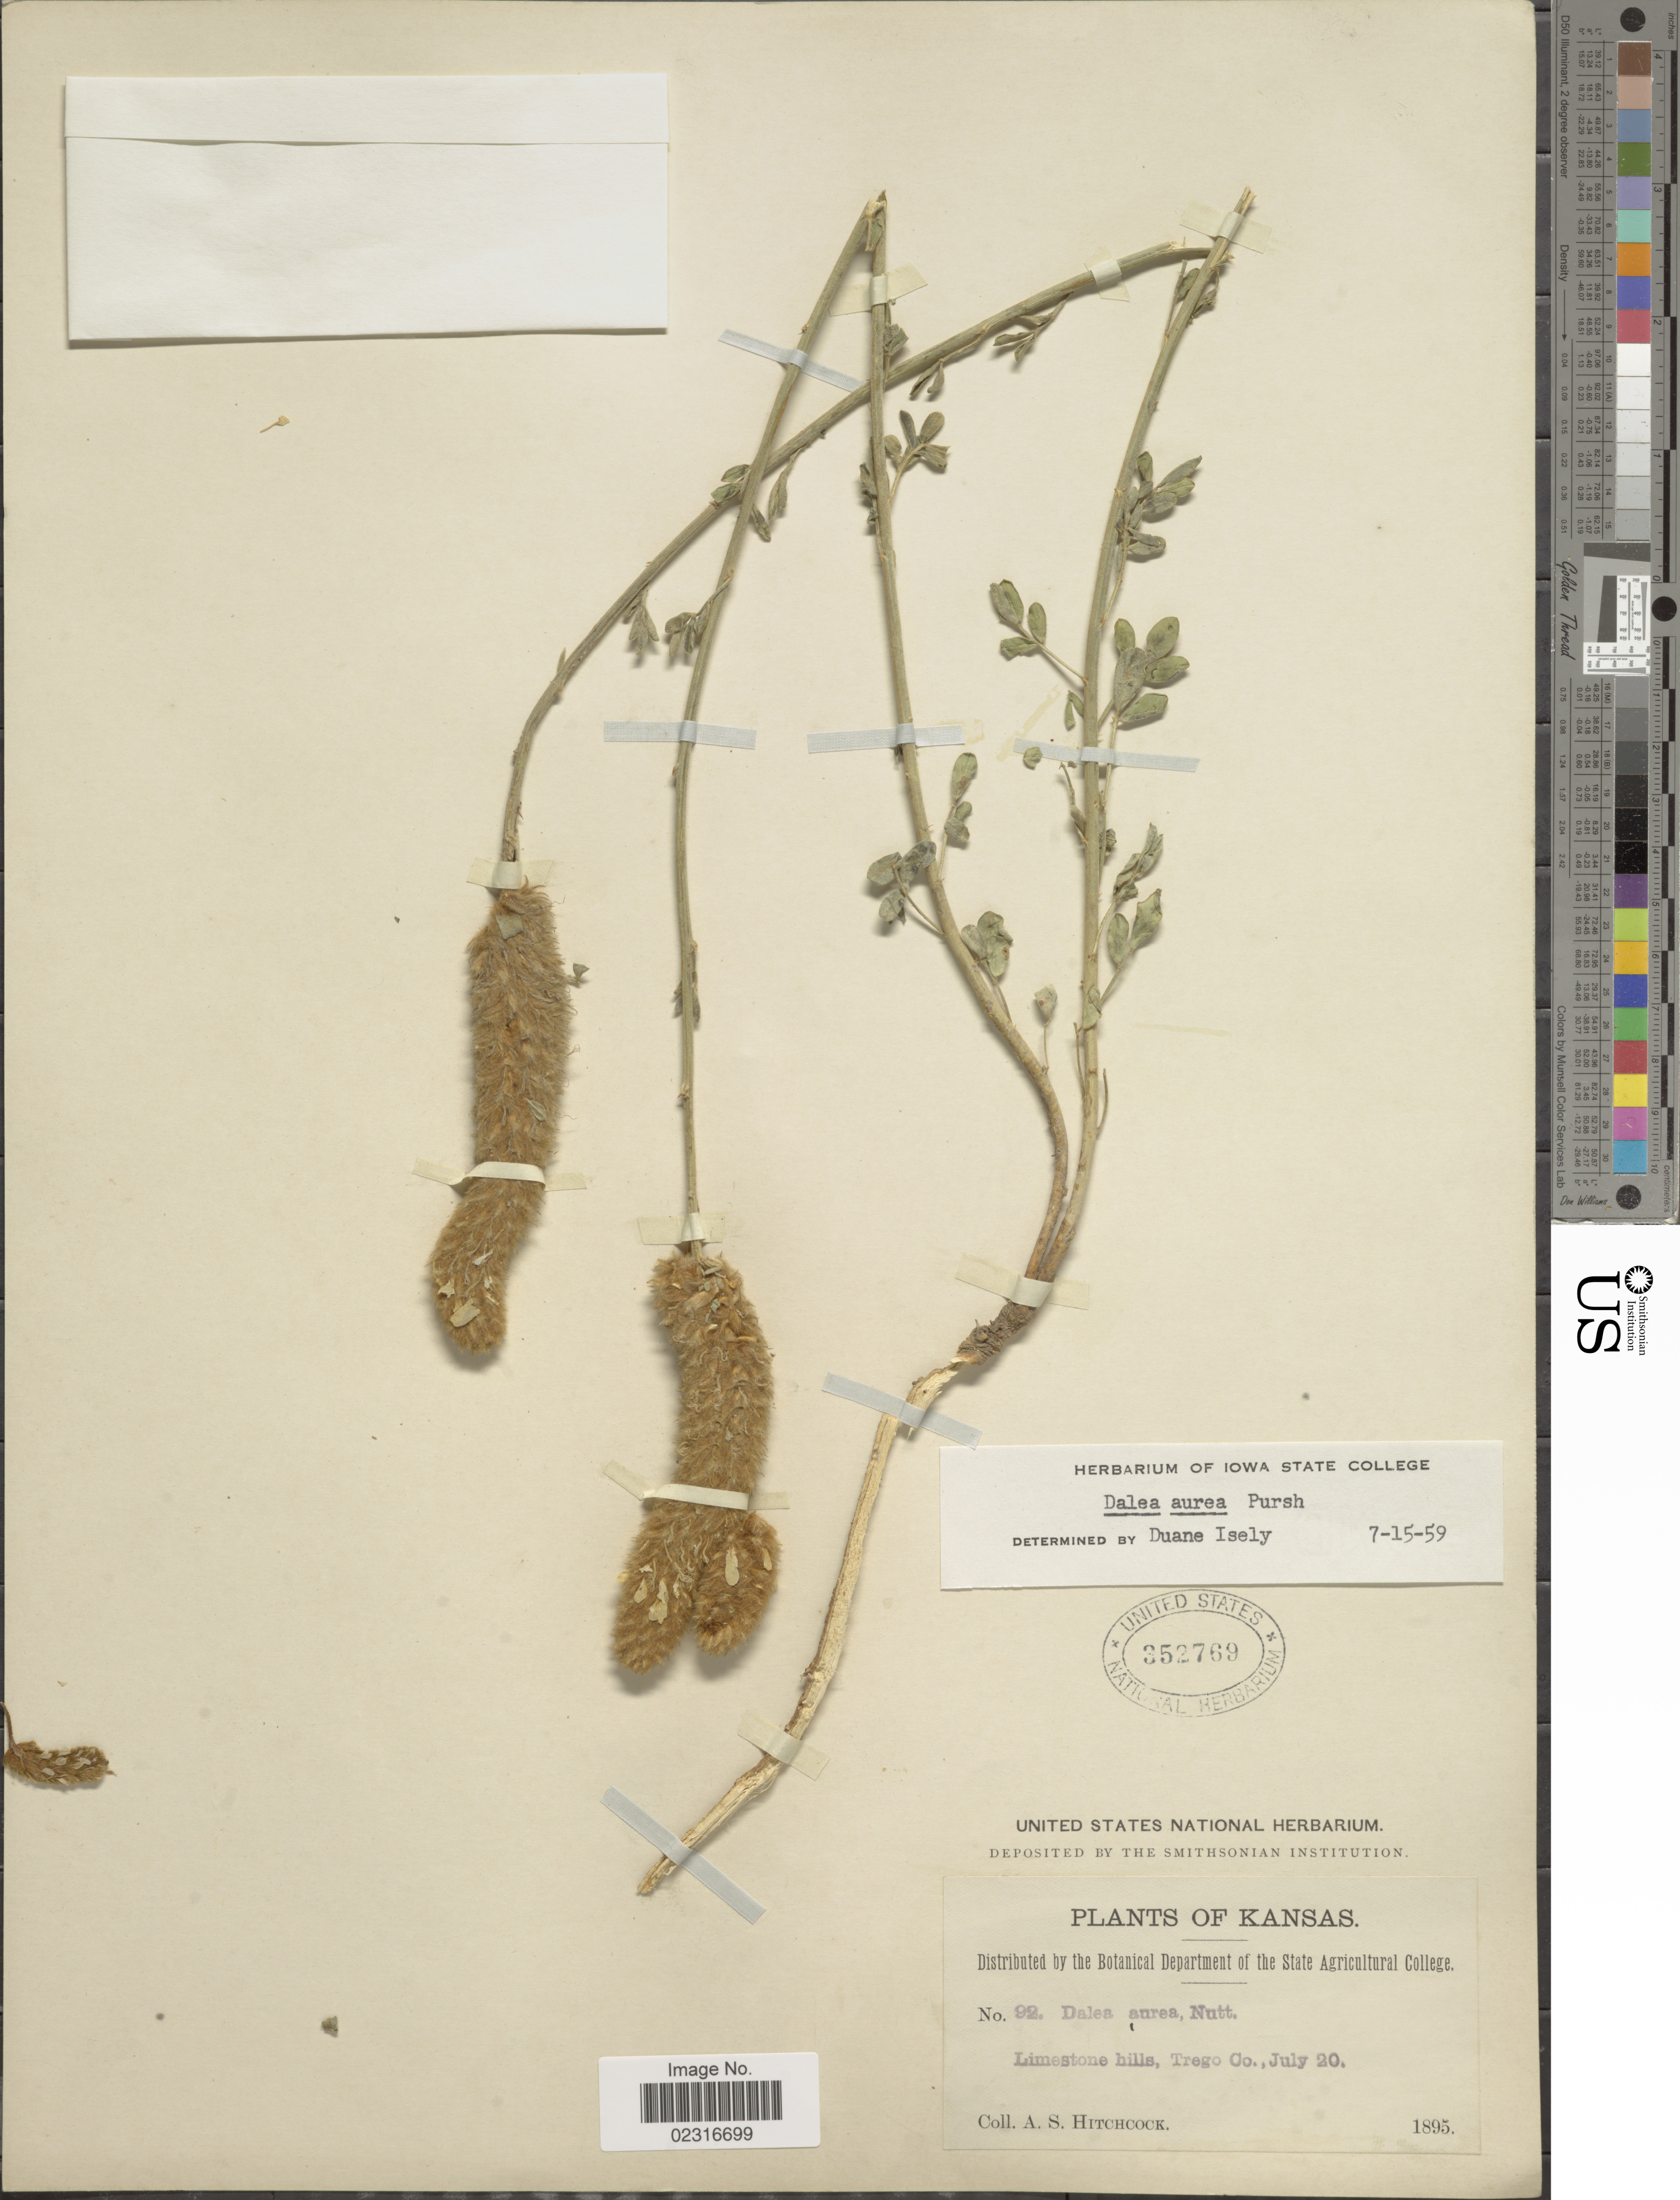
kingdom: Plantae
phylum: Tracheophyta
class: Magnoliopsida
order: Fabales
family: Fabaceae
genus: Dalea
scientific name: Dalea aurea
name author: Nutt. ex Pursh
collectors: A. S. Hitchcock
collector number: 92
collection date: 1895-07-20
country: United States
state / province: Kansas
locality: Limestone hills, Trego Co.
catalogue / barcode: US 352769